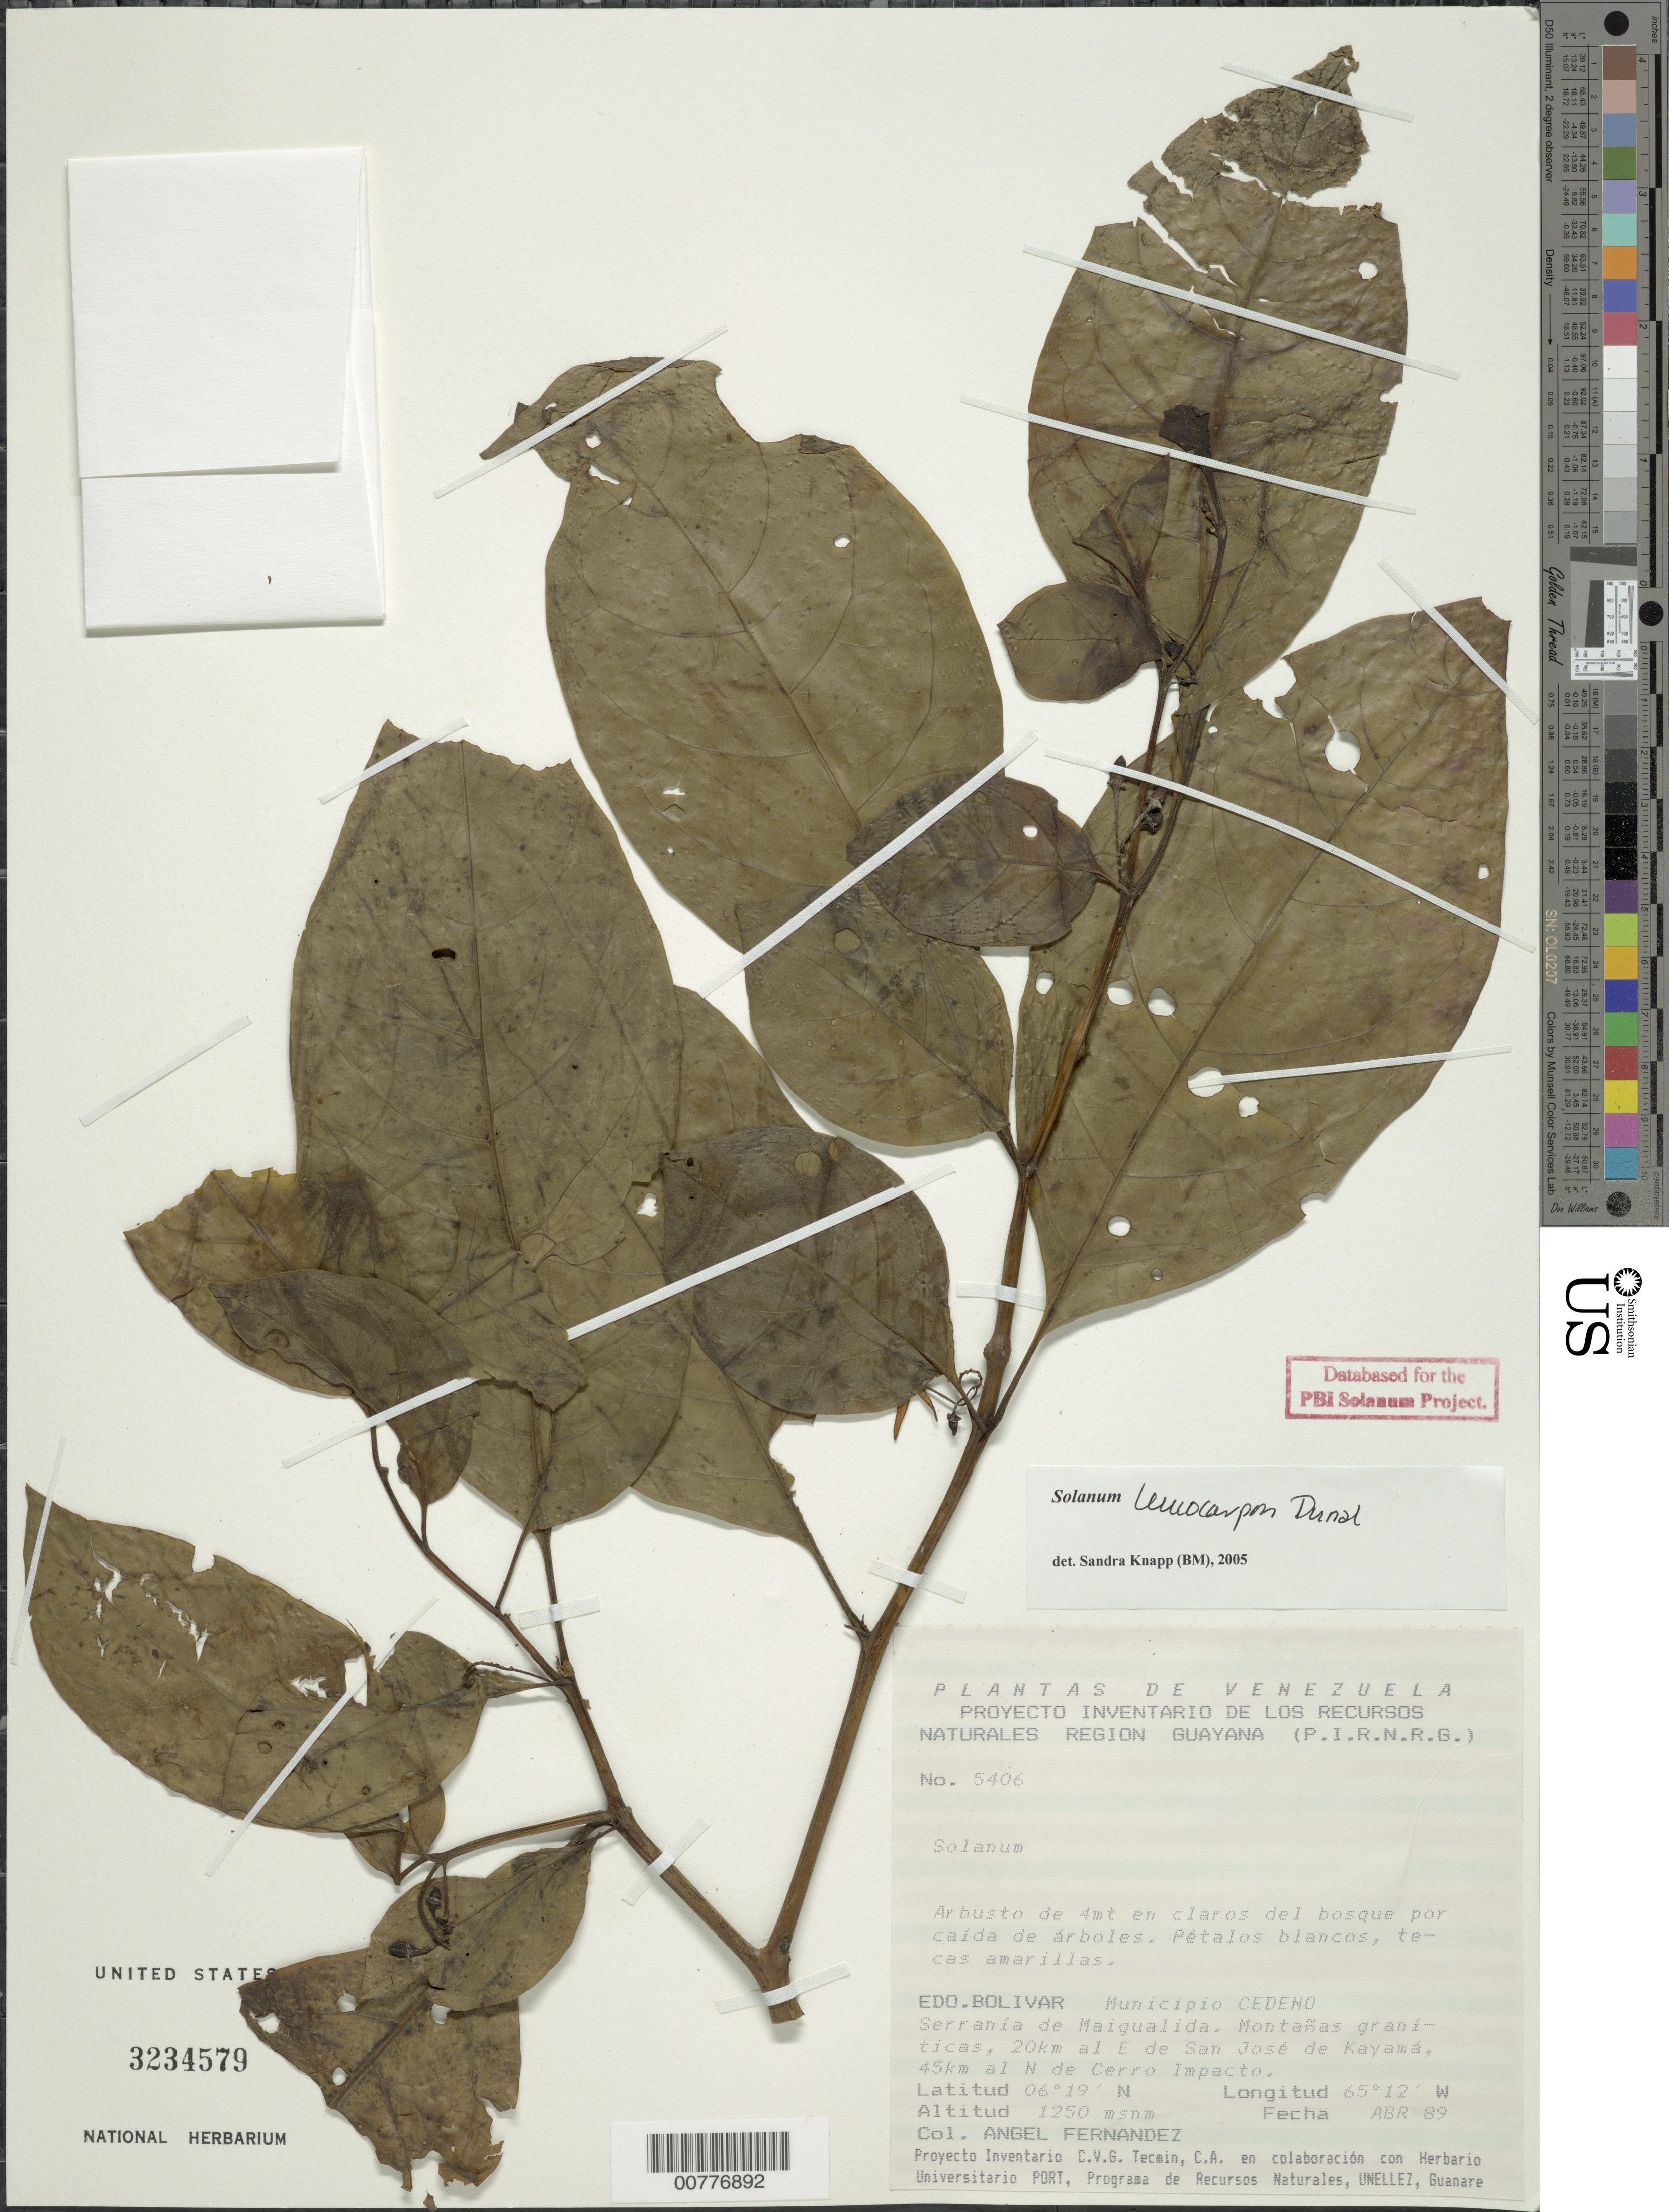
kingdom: Plantae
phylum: Tracheophyta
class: Magnoliopsida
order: Solanales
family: Solanaceae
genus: Solanum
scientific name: Solanum leucocarpon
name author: Dunal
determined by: Knapp, S. D.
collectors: Á. Fernández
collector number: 5406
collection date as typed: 4 Apr 1989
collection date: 1989-04-04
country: Venezuela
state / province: Bolívar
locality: Mun. Cedeno, Serrania de Maigualida, 20 km E de San José de Kayamá, 45 km N de Cerro Impacto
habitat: Granitic mountains; in clearings in forest.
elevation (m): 1250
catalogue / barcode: US 3234579